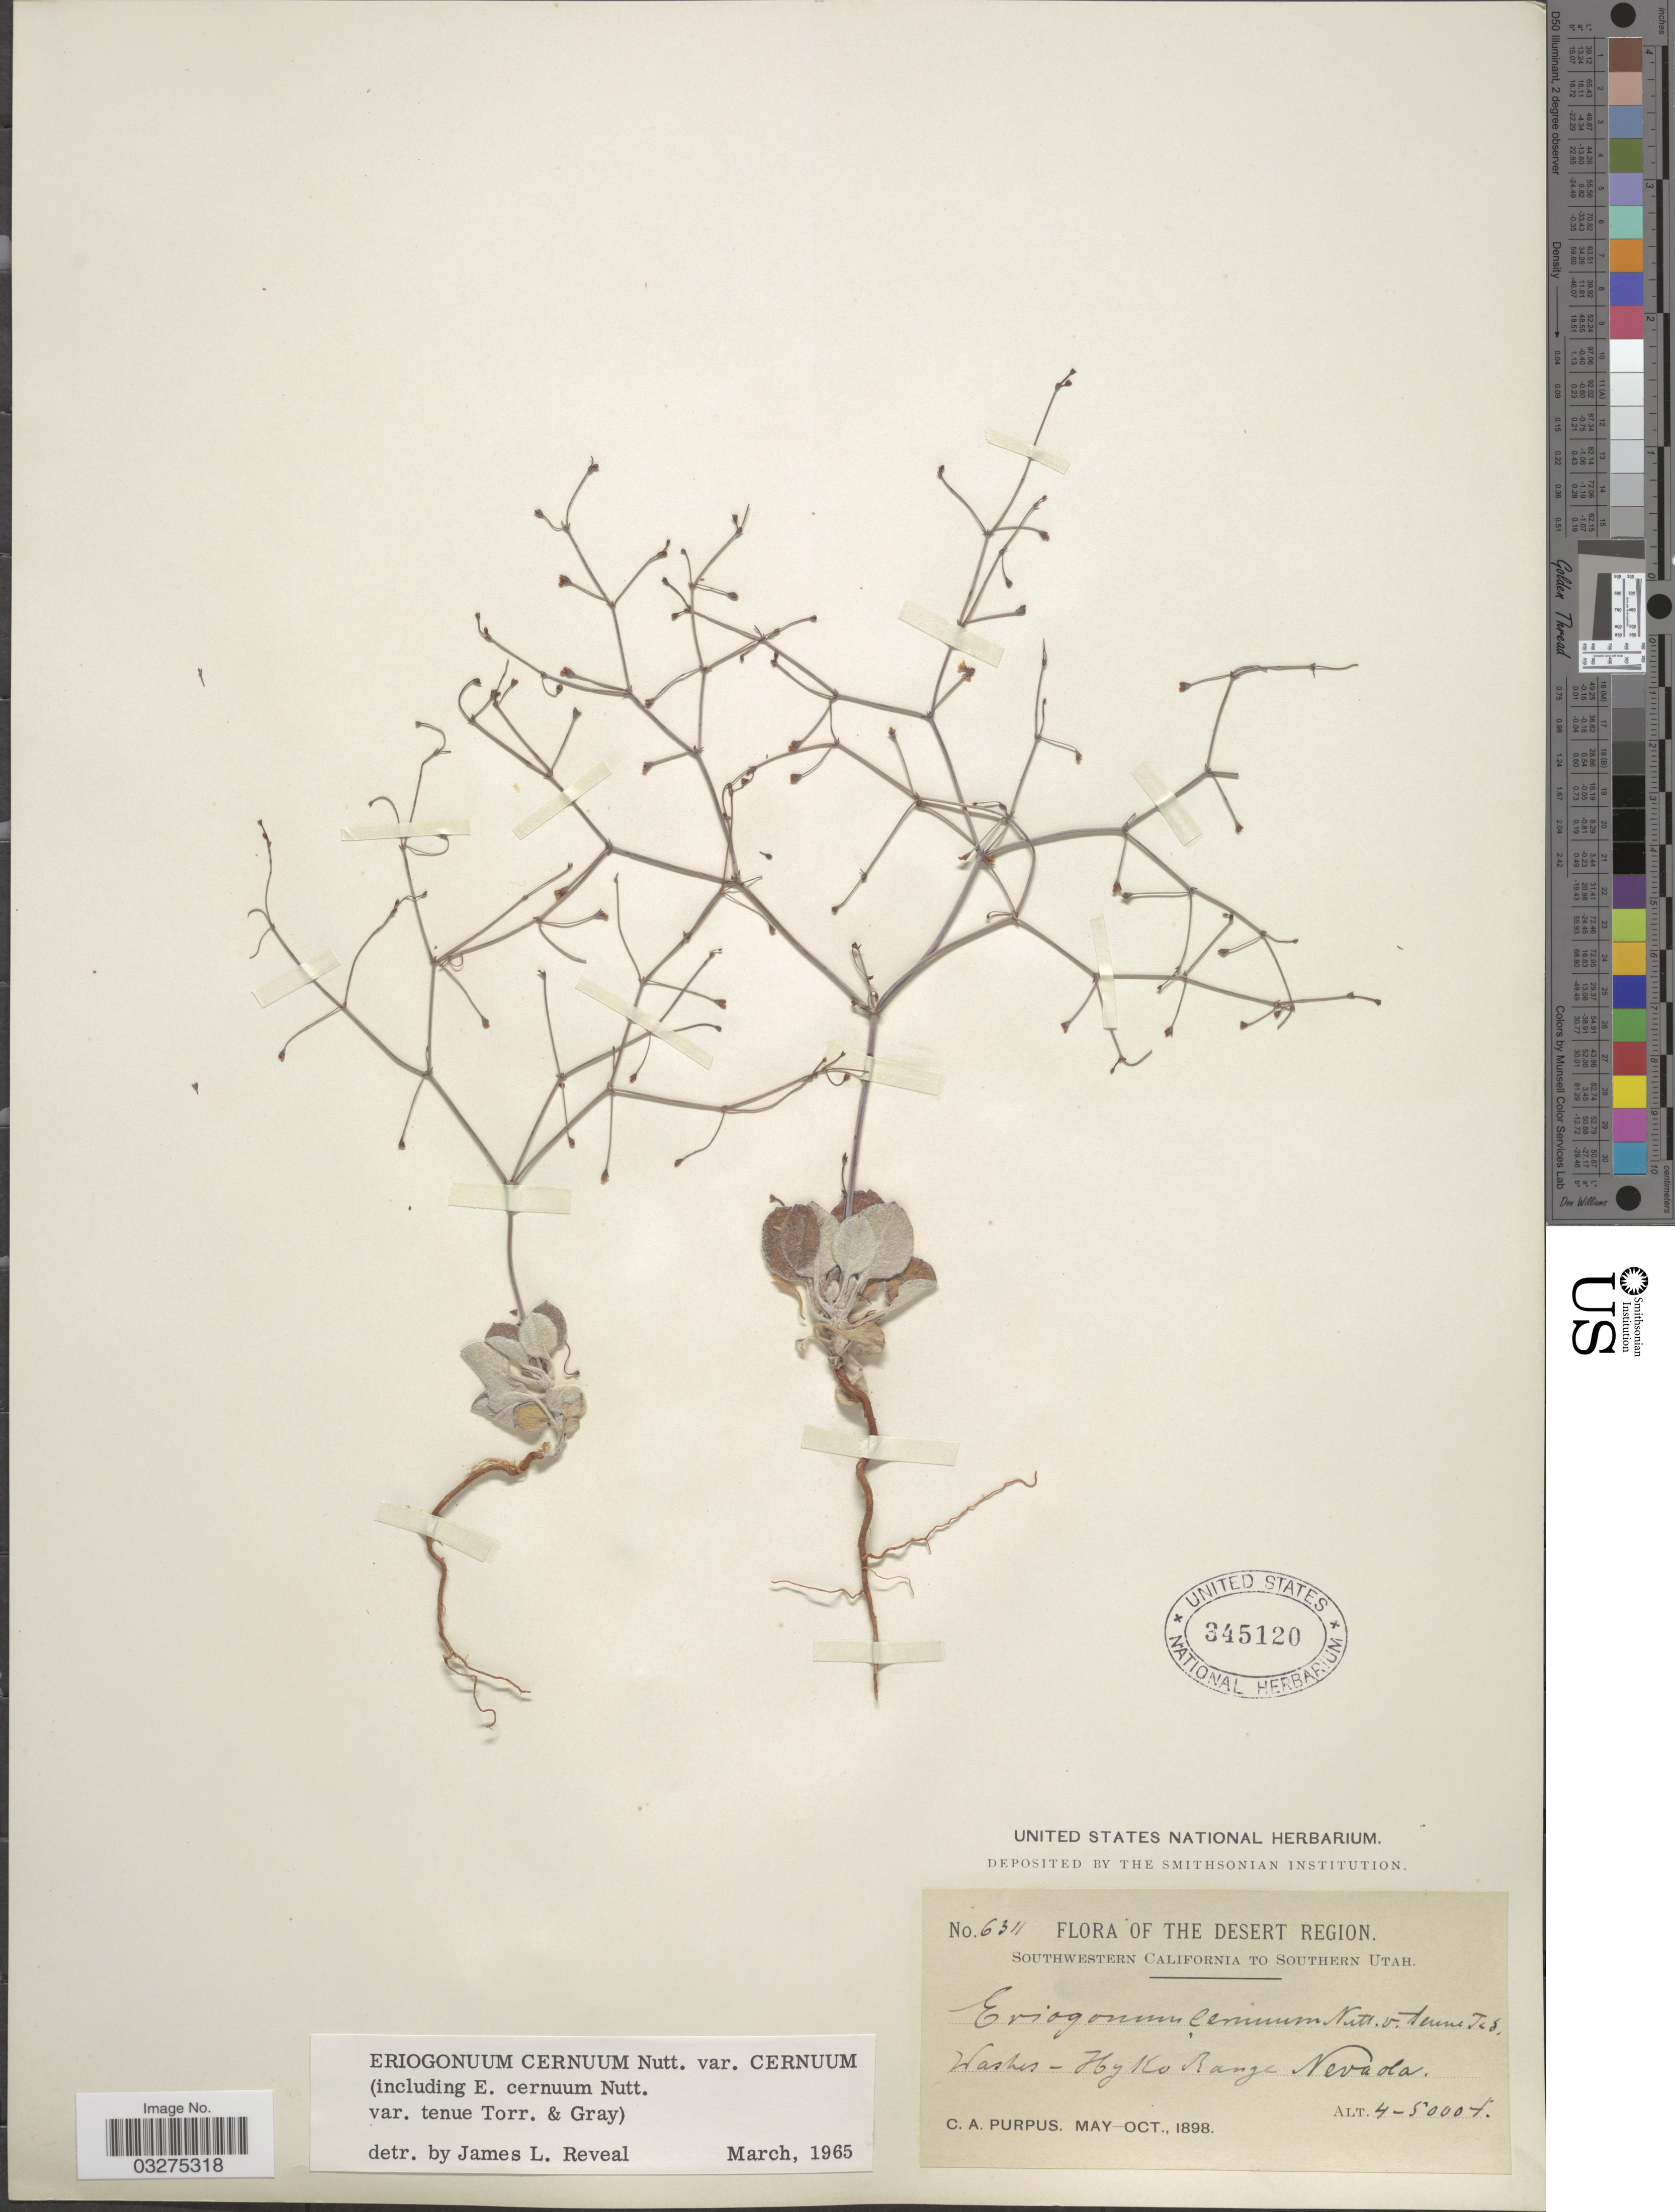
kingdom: Plantae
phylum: Tracheophyta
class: Magnoliopsida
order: Caryophyllales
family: Polygonaceae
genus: Eriogonum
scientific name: Eriogonum cernuum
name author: Nutt.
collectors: C. A. Purpus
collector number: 6311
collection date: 1898-05/1898-10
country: United States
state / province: Nevada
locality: The Desert Region. Washes - Hyko Range.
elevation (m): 1219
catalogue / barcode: US 345120